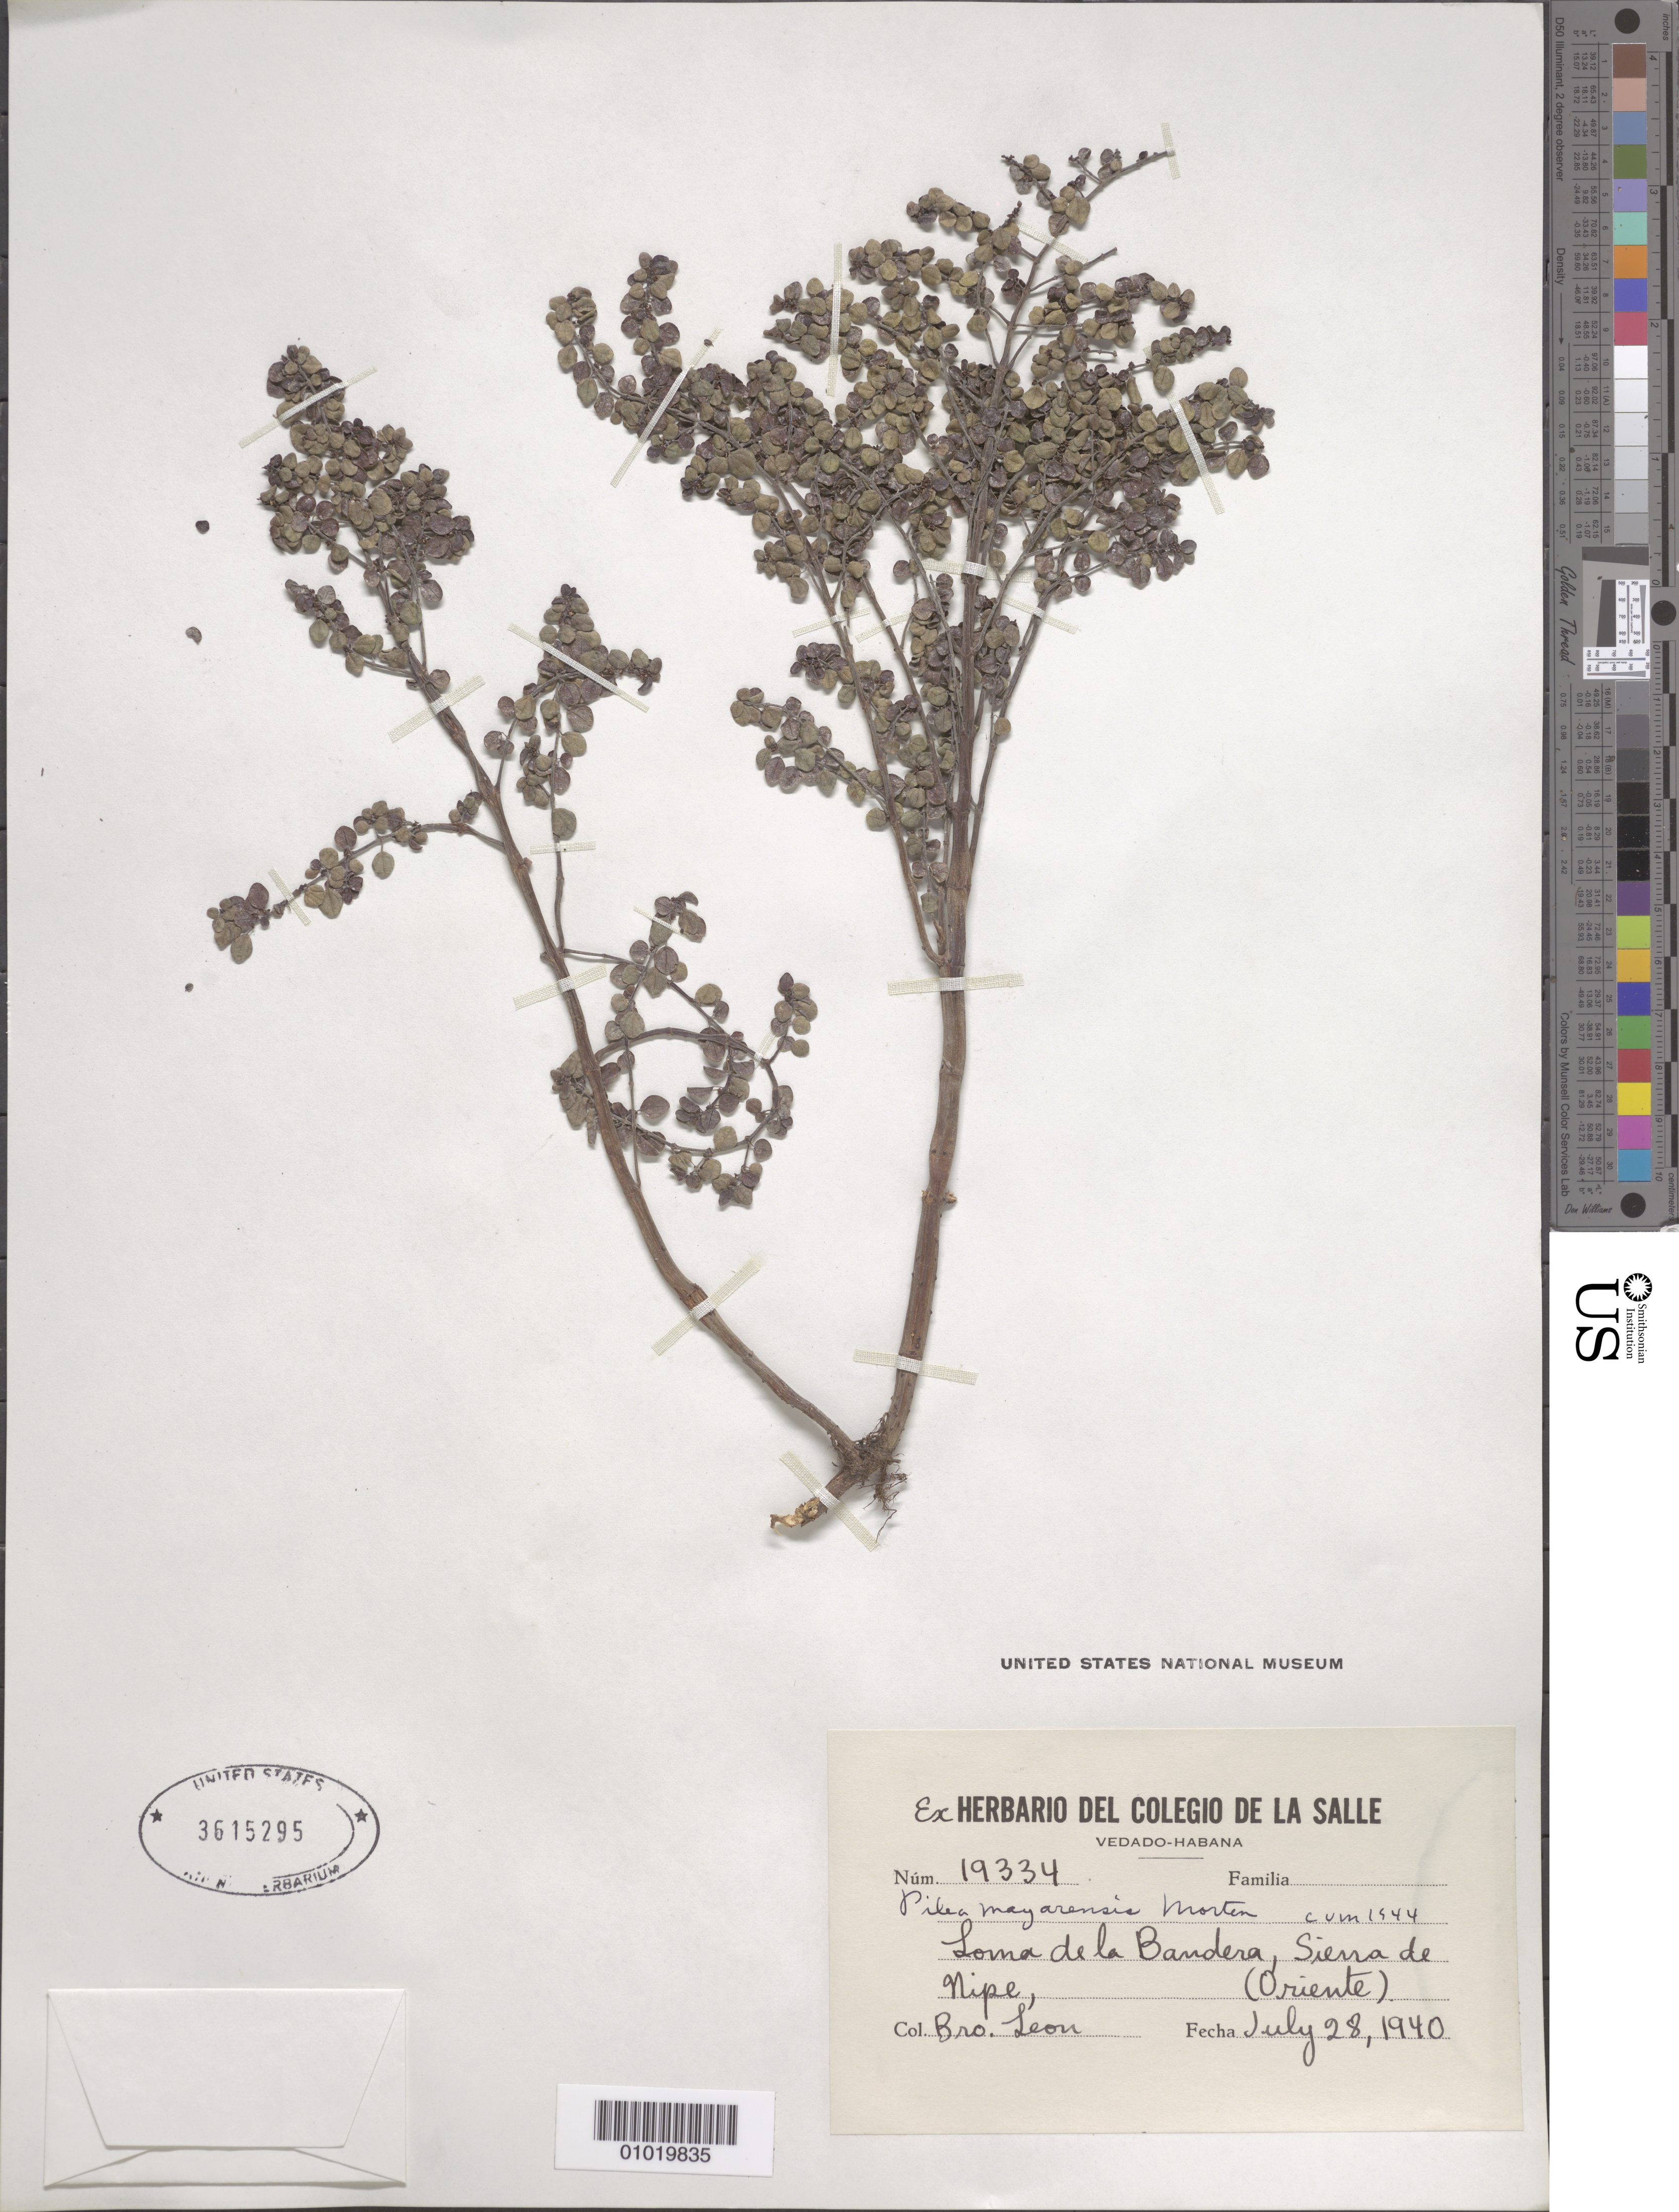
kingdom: Plantae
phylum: Tracheophyta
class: Magnoliopsida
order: Rosales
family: Urticaceae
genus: Pilea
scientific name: Pilea mayarensis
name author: C.V. Morton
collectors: Bro. León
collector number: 19334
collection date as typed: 28 Jul 1940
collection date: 1940-07-28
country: Cuba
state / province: Holguín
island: Cuba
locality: Loma de la Bandera, Sierra de Nipe, Oriente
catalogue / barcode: US 3615295